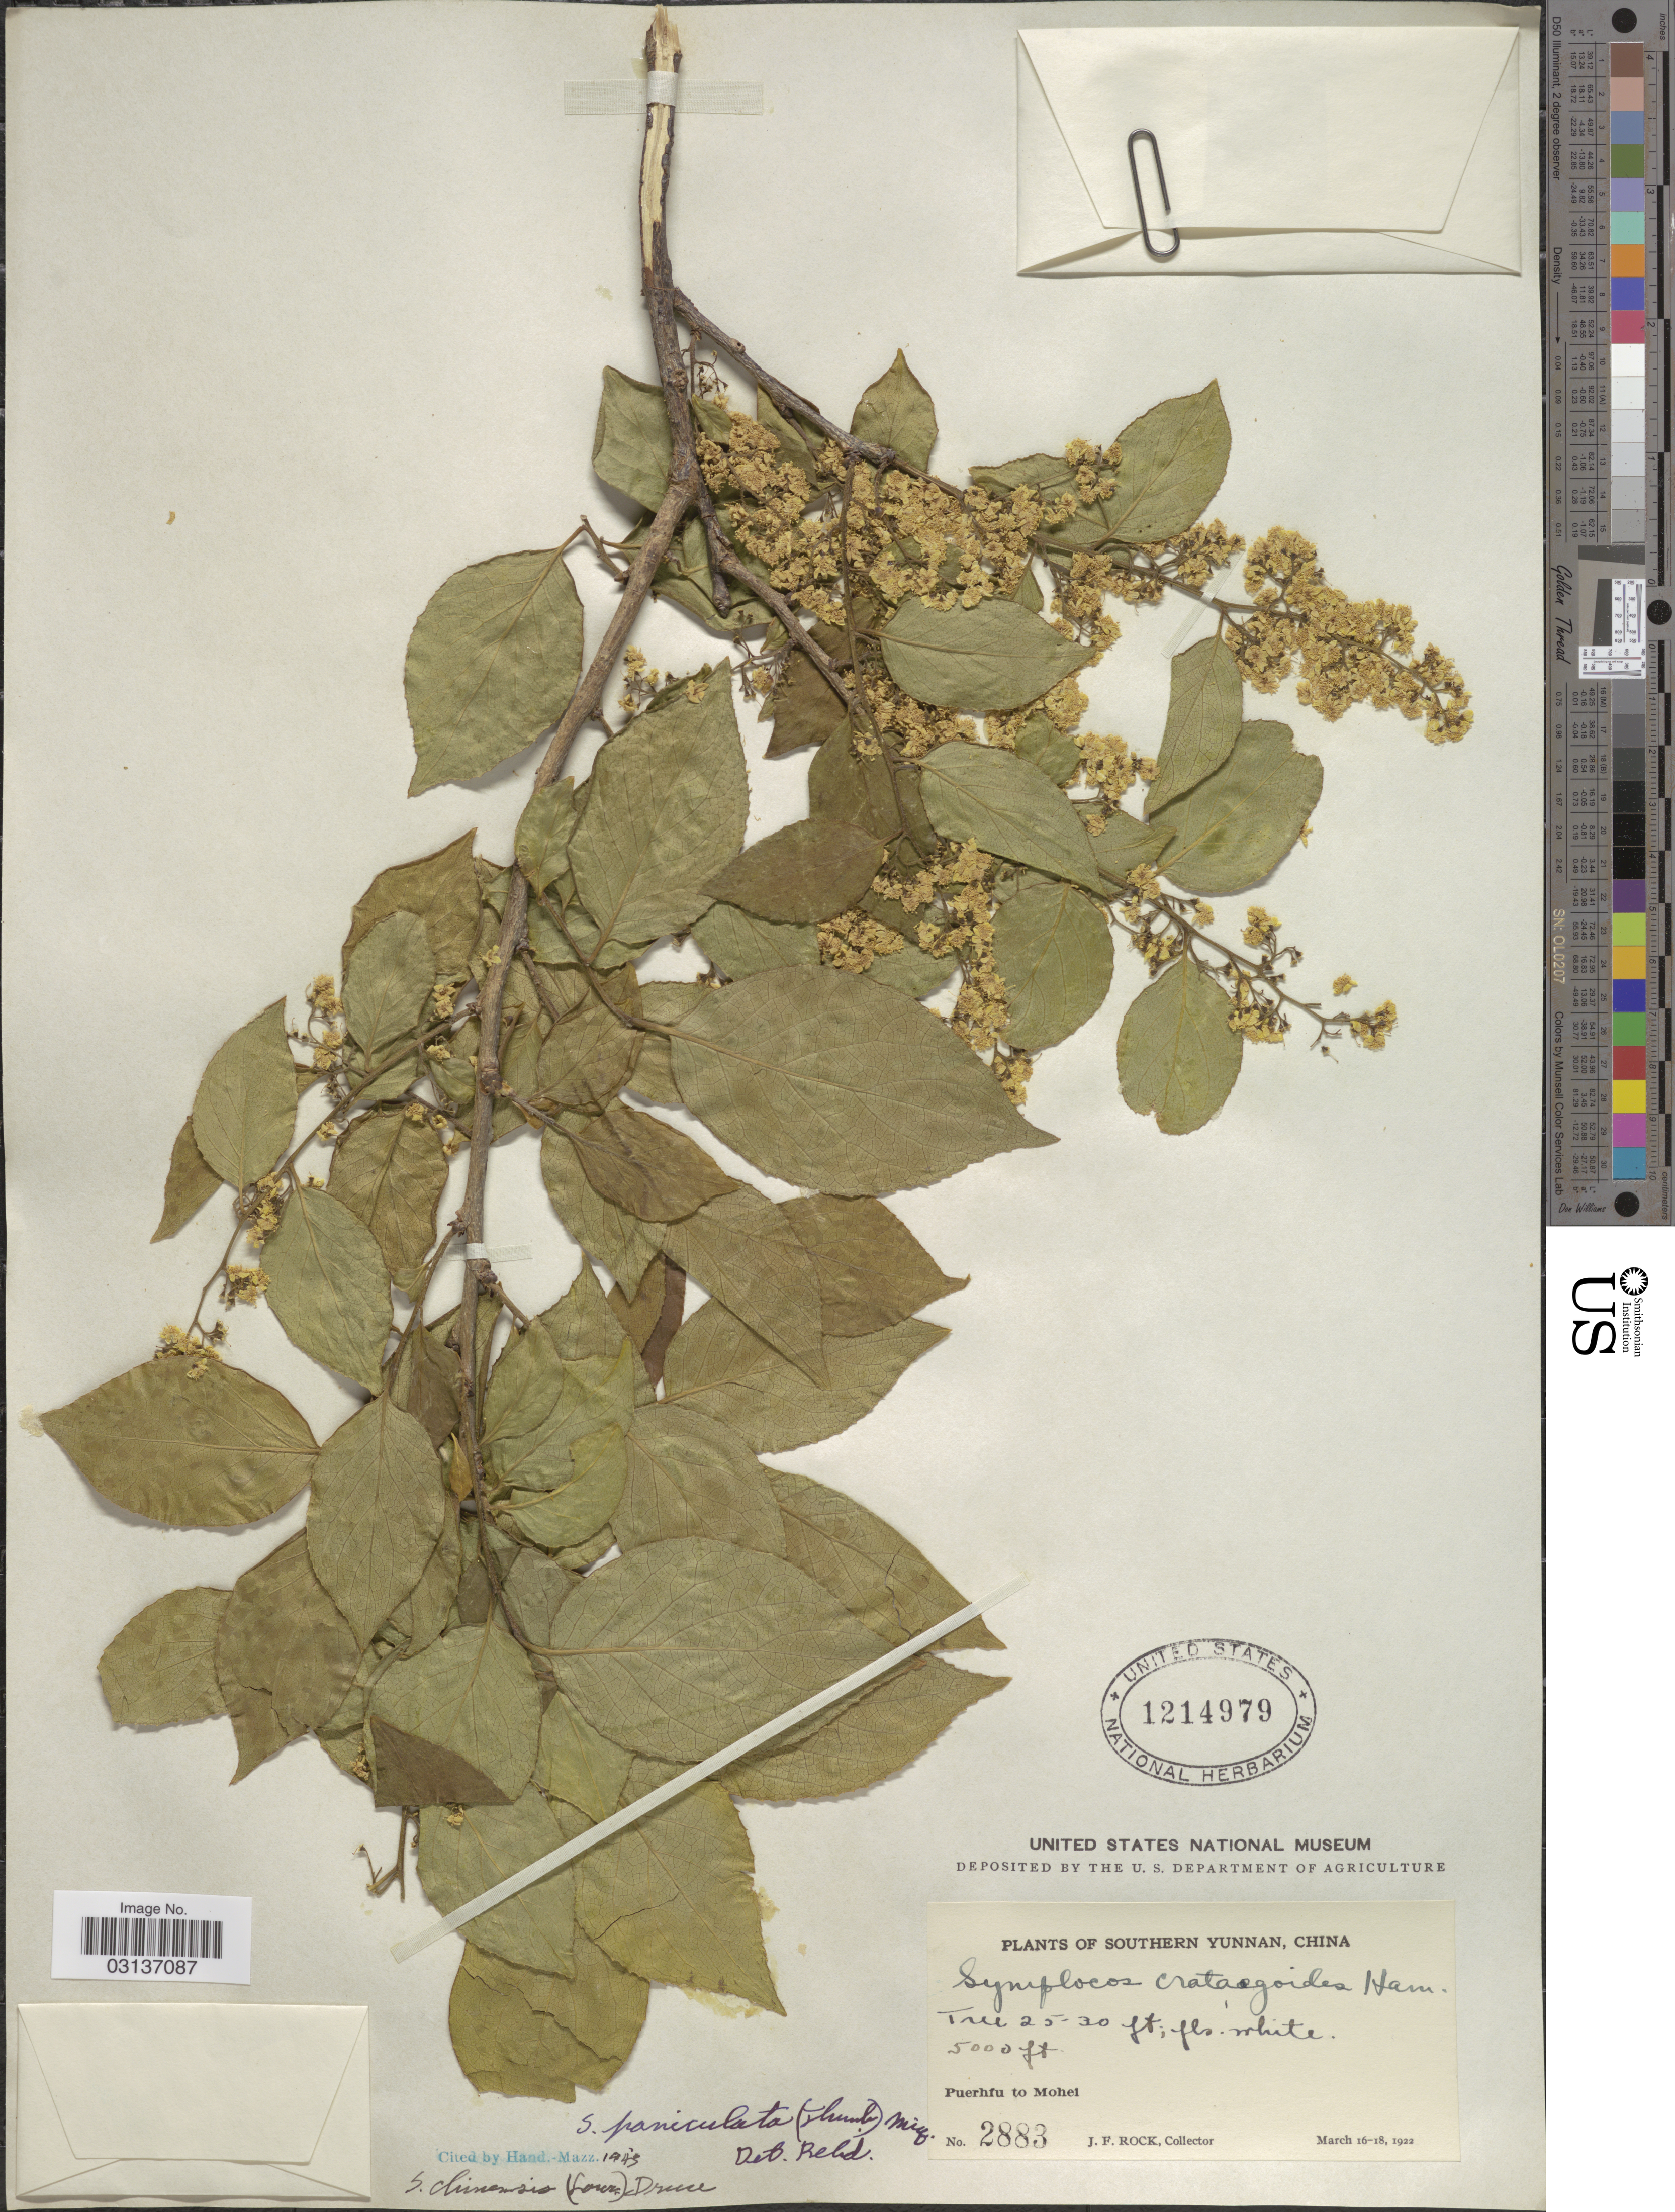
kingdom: Plantae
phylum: Tracheophyta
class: Magnoliopsida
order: Ericales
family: Symplocaceae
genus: Symplocos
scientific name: Symplocos paniculata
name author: Miq.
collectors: J. Rock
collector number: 2883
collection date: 1922-03-16/1922-03-18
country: China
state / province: Yunnan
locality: Southern Yunnan. Puerhfu to Mohei.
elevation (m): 1524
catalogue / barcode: US 1214979